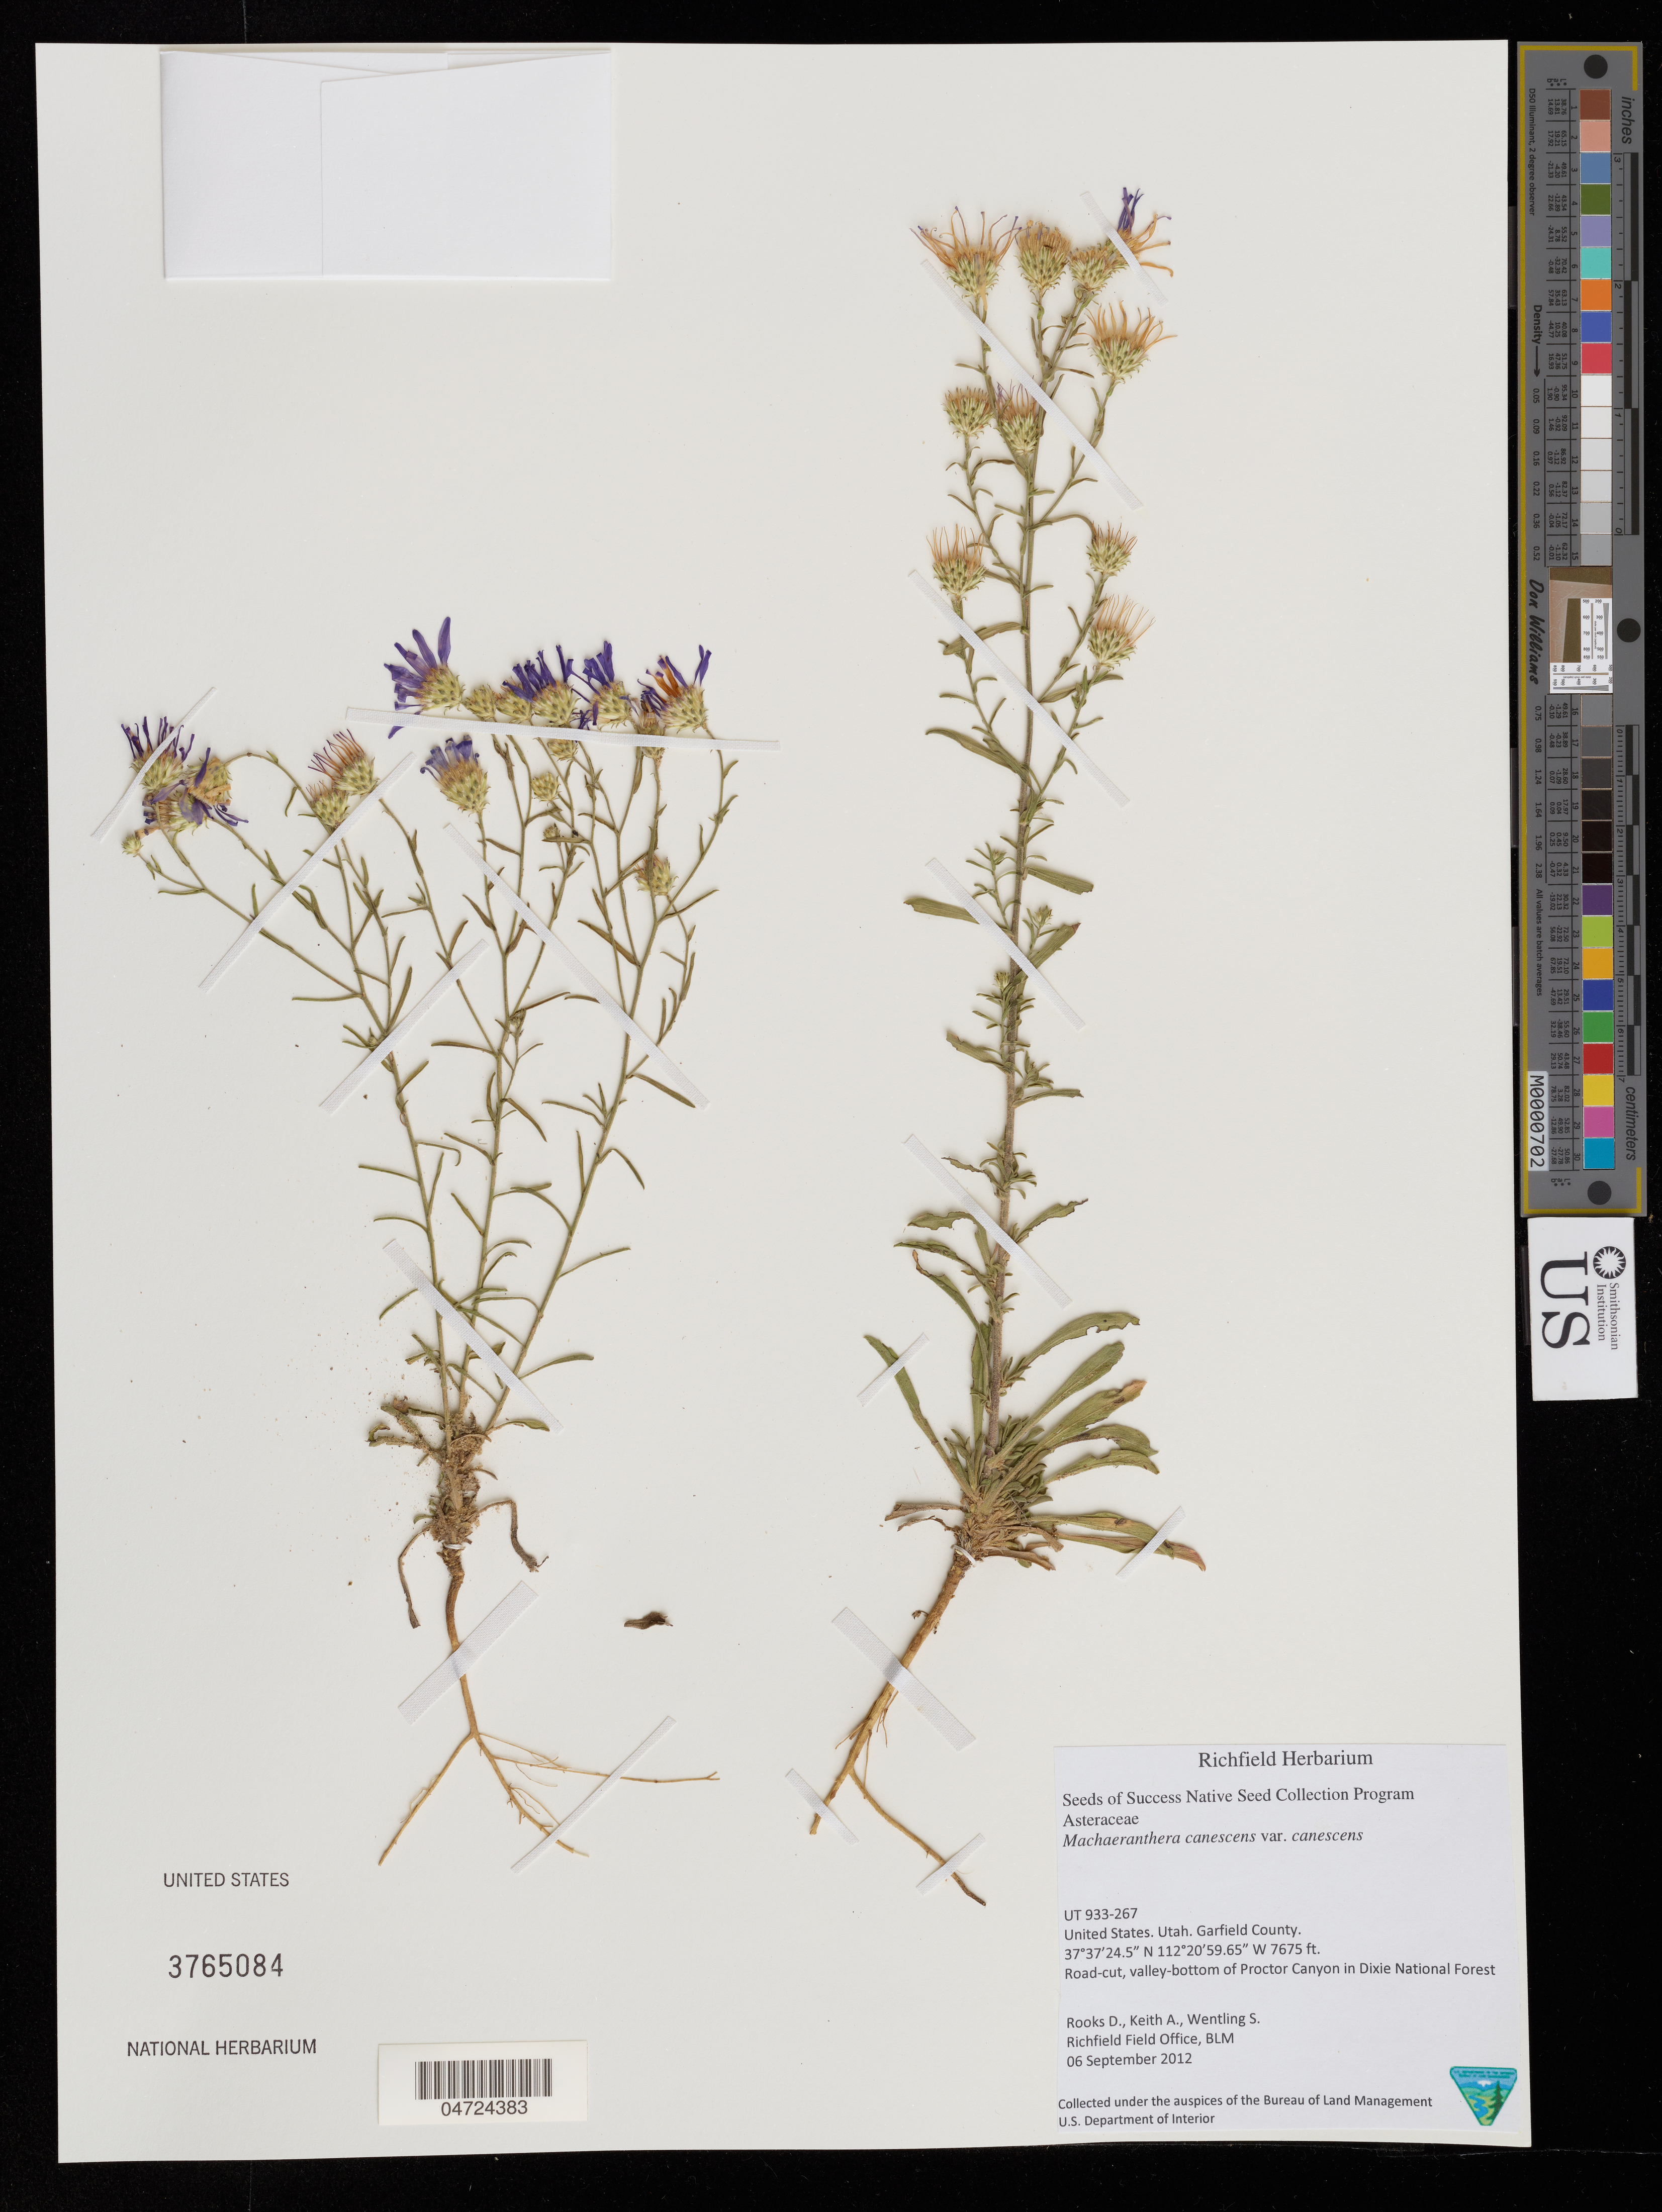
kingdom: Plantae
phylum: Tracheophyta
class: Magnoliopsida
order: Asterales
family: Asteraceae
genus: Machaeranthera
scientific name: Machaeranthera canescens var. canescens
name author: (Pursh) A. Gray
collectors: D. Rooks, A. Keith & S. Wentling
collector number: UT933-267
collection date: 2012-09-06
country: United States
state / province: Utah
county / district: Garfield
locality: Garfield County. Road-cut, valley-bottom of Proctor Canyon in Dixie National Forest.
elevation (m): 2339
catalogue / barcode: US 3765084